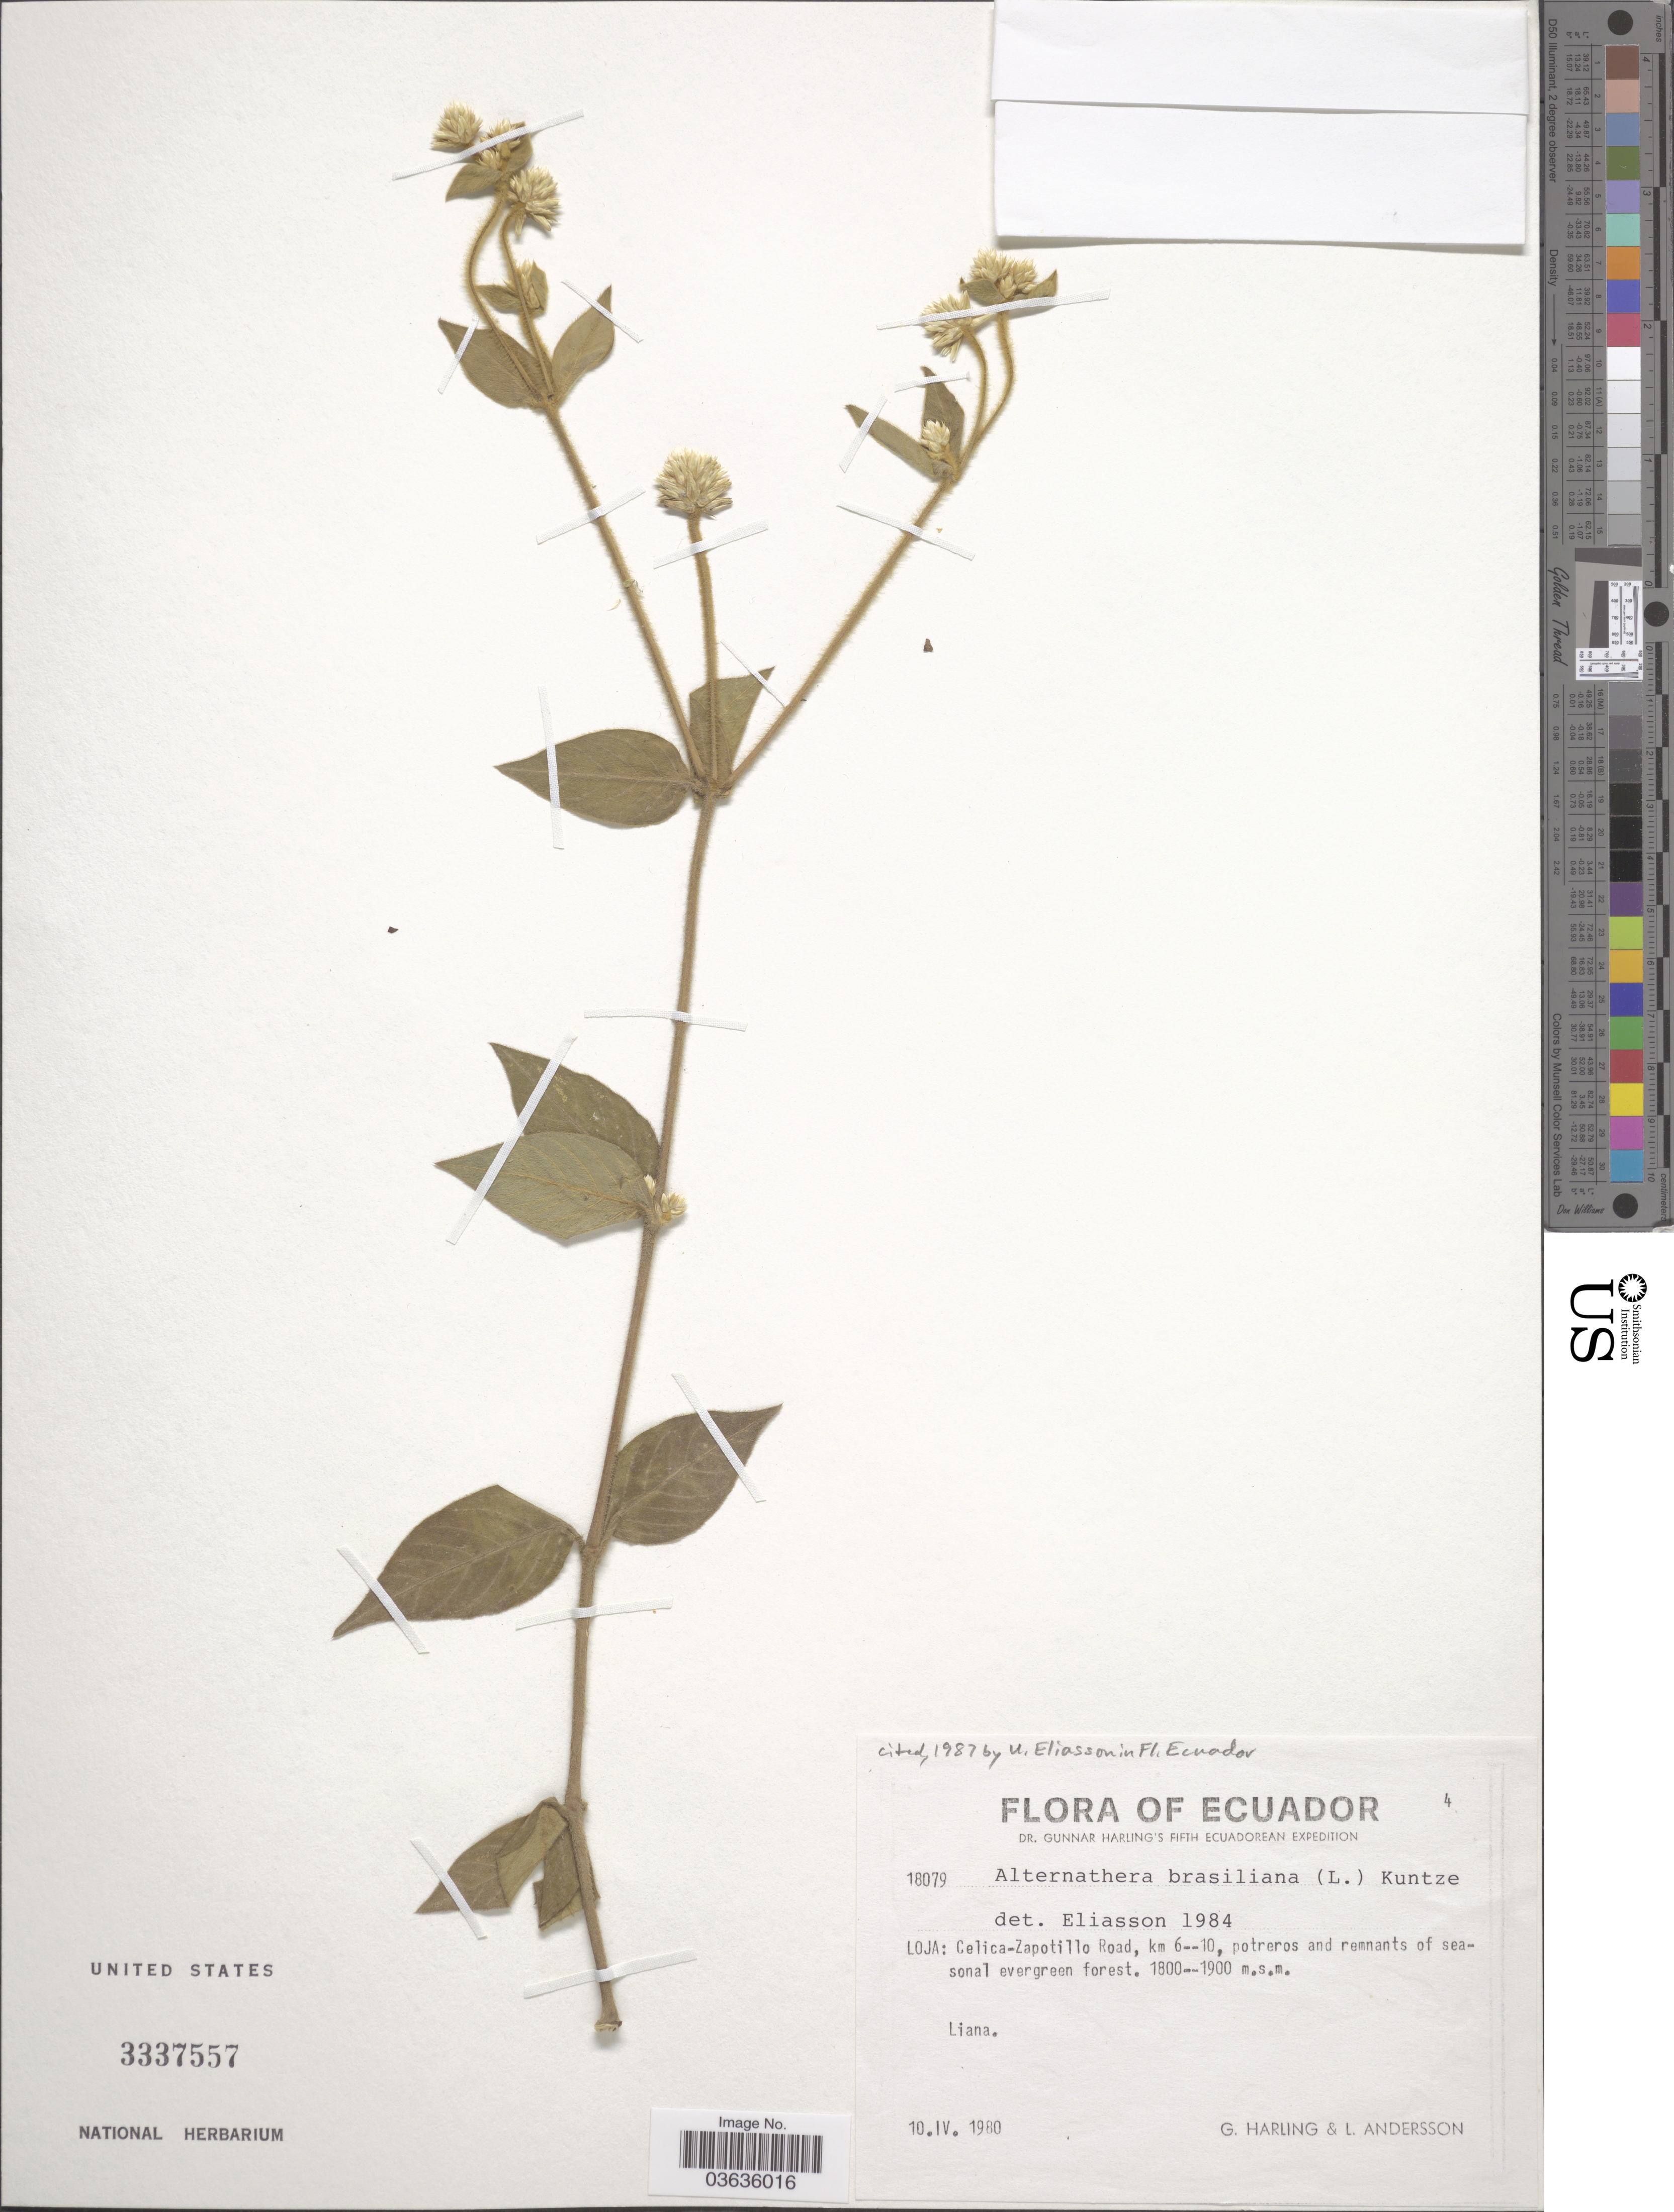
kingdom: Plantae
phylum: Tracheophyta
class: Magnoliopsida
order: Caryophyllales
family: Amaranthaceae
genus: Alternanthera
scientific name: Alternanthera brasiliana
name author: (L.) Kuntze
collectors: G. Harling & L. Andersson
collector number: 18079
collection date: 1980-04-10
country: Ecuador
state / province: Loja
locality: Celica - Zapotillo Road, km 6-10.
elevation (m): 1800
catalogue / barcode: US 3337557